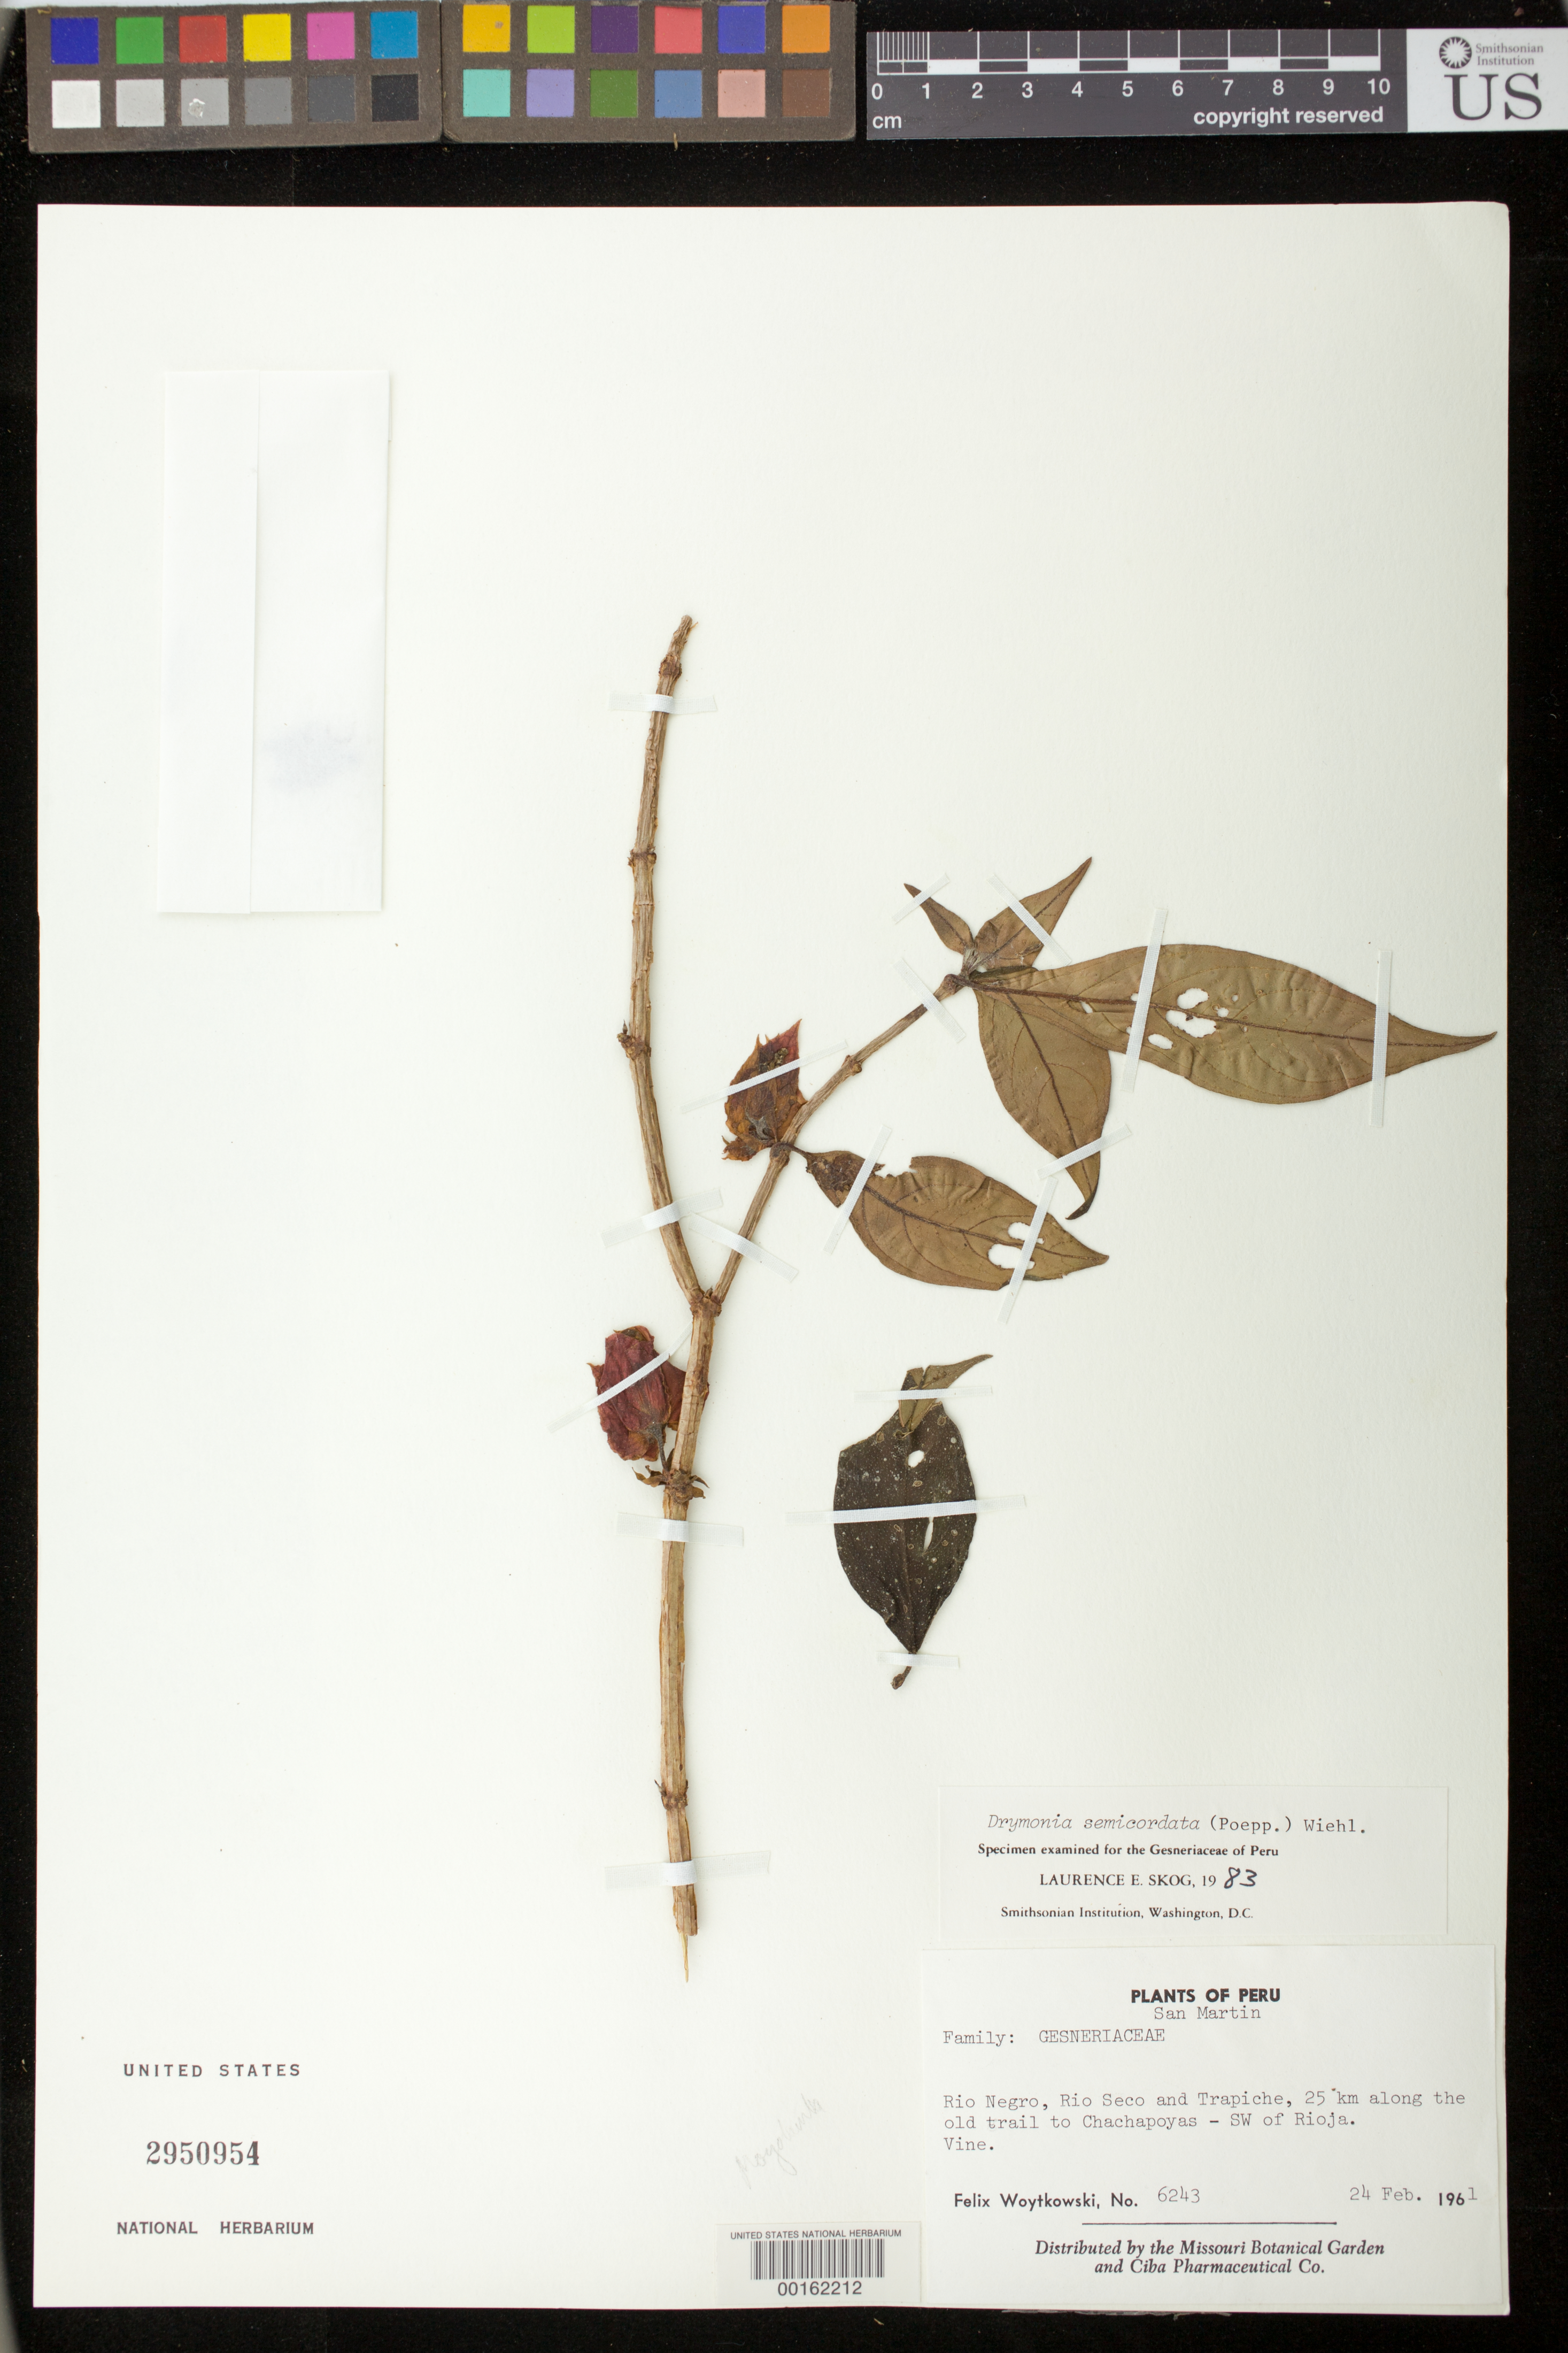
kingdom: Plantae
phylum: Tracheophyta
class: Magnoliopsida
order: Lamiales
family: Gesneriaceae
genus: Drymonia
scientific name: Drymonia semicordata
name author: (Poepp.) Wiehler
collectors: F. Woytkowski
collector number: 6243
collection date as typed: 24 Feb 1961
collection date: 1961-02-24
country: Peru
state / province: San Martín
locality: Rio Negro, Rio Seco and Trapiche, 25 km along the old trail to Chachapoyas - SW of Rioja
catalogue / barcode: US 2950954